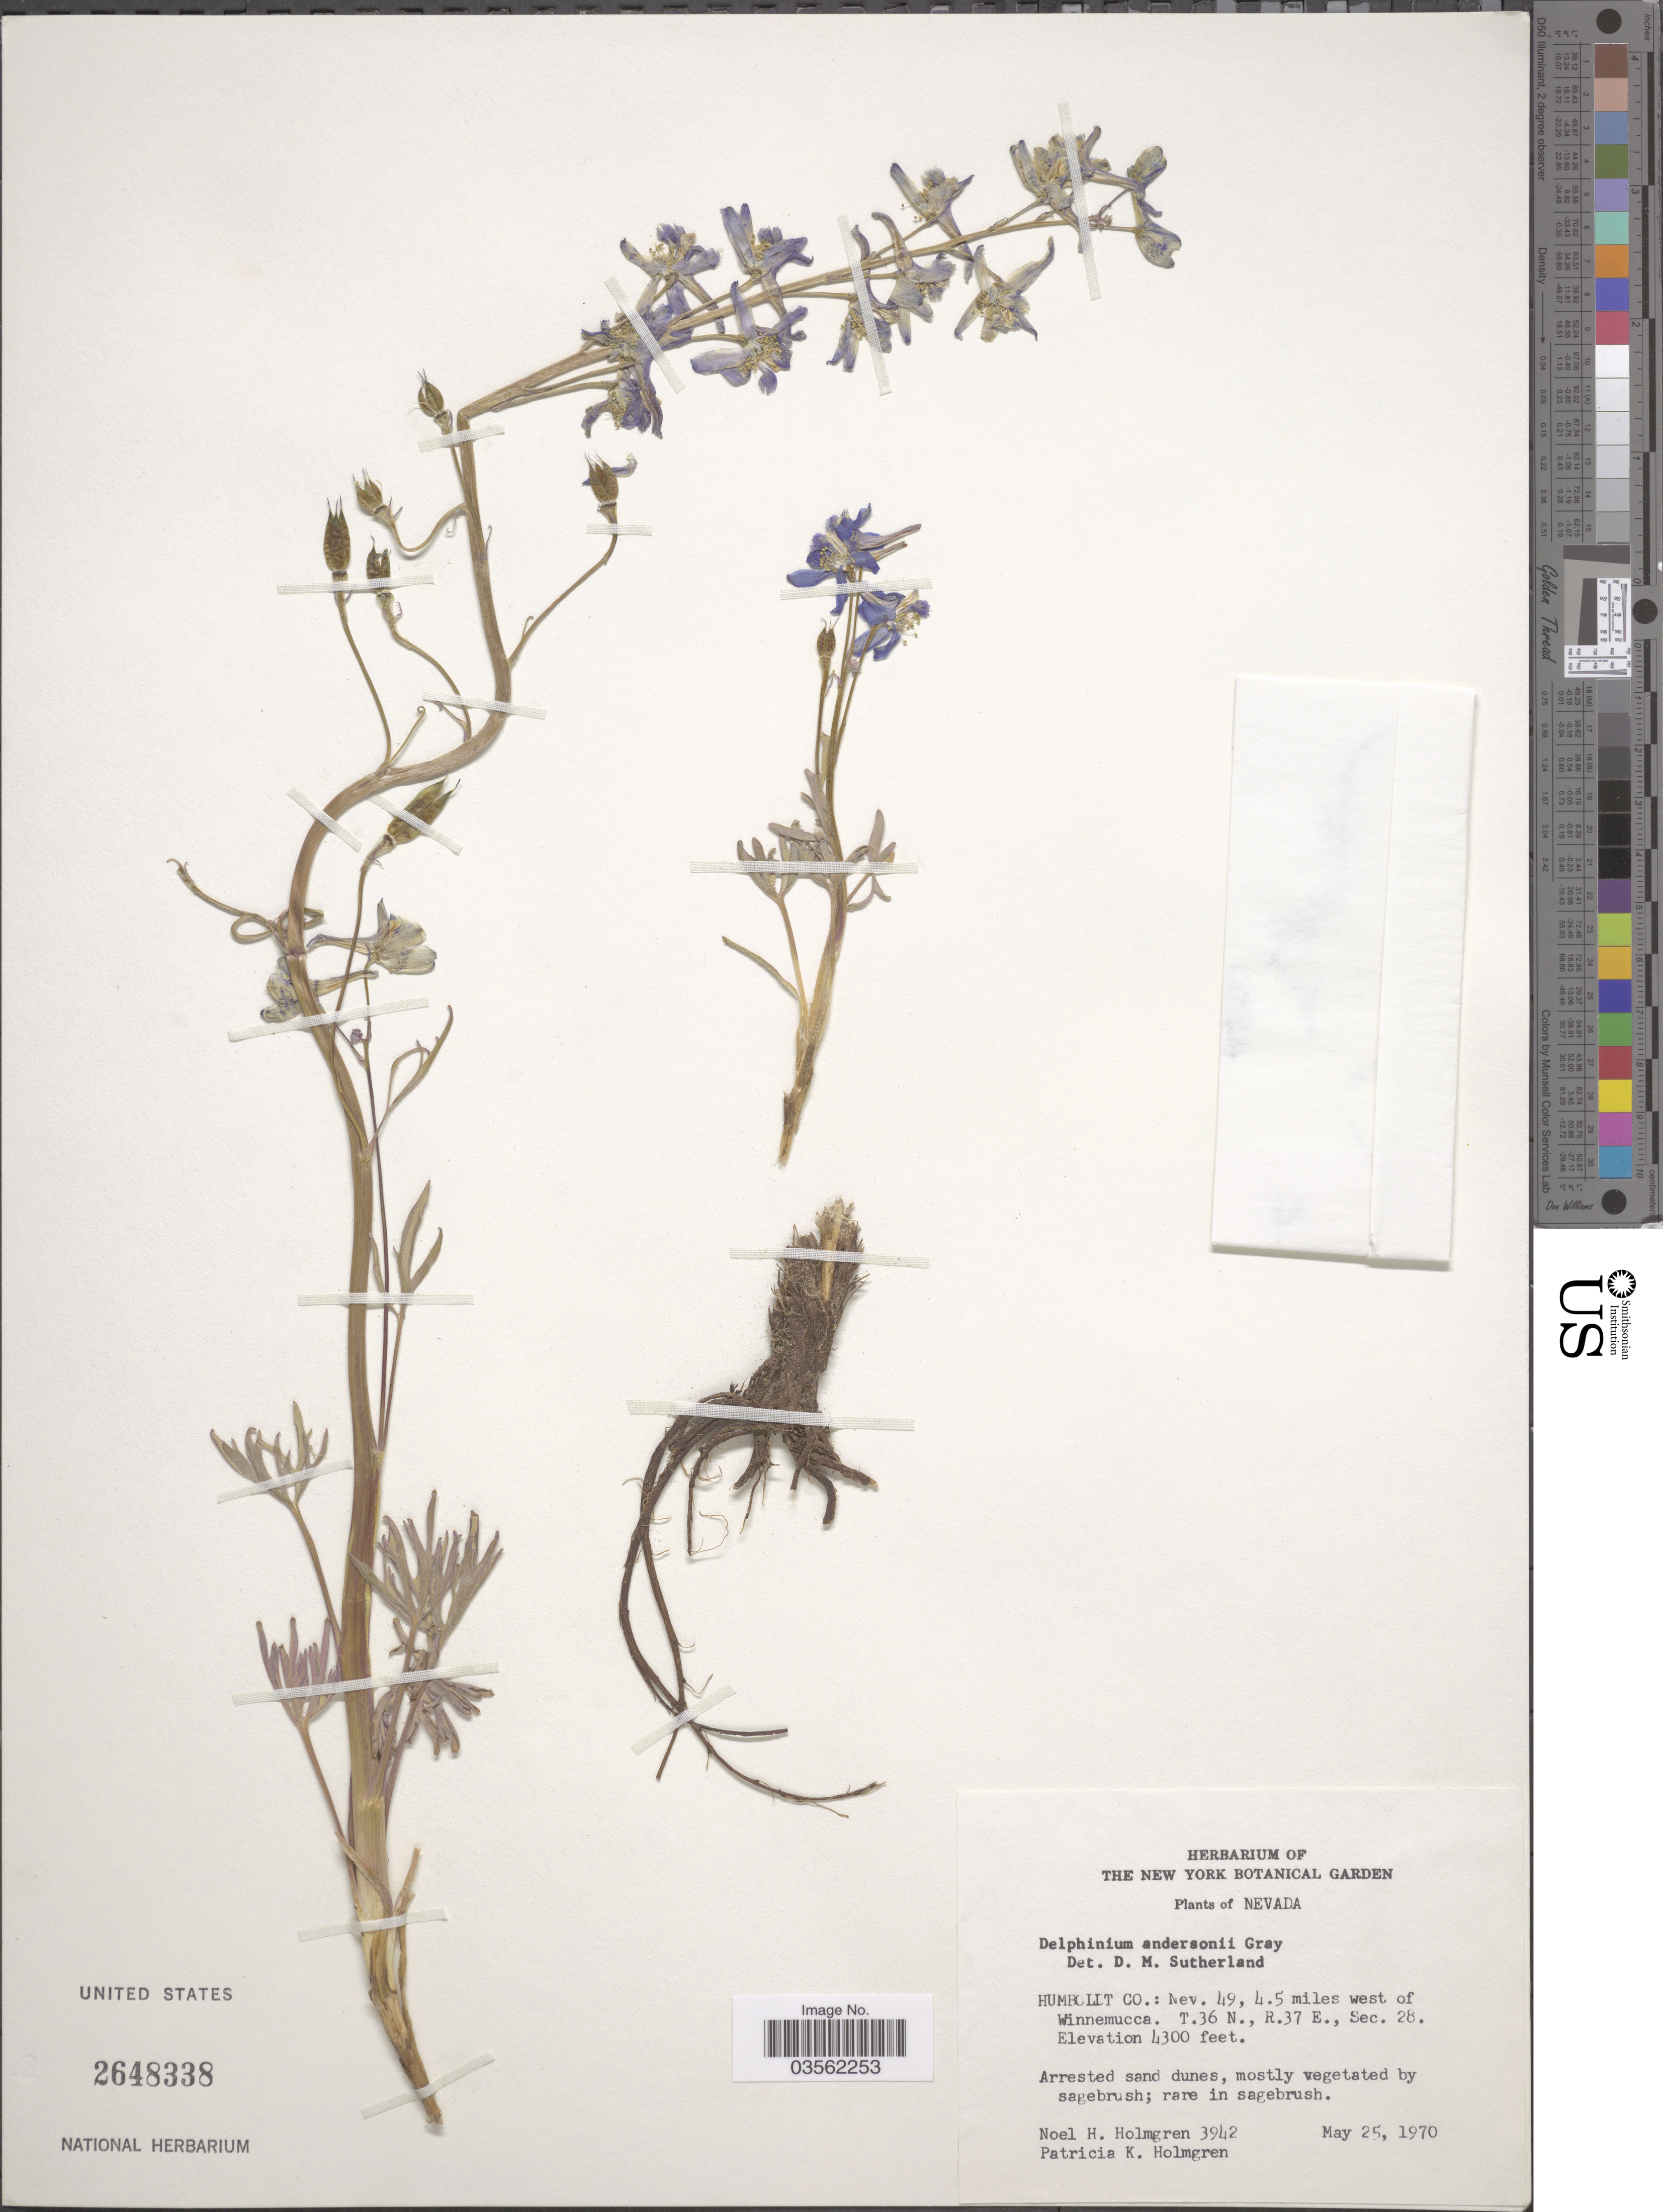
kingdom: Plantae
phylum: Tracheophyta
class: Magnoliopsida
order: Ranunculales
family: Ranunculaceae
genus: Delphinium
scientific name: Delphinium andersonii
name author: A. Gray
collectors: N. H. Holmgren & P. K. Holmgren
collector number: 3942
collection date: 1970-05-25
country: United States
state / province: Nevada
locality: Humboldt Co.: Nev. 49, 4.5 miles west of Winnemucca. T.36 N., R.37 E., Sec. 28.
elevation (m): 1311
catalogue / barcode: US 2648338